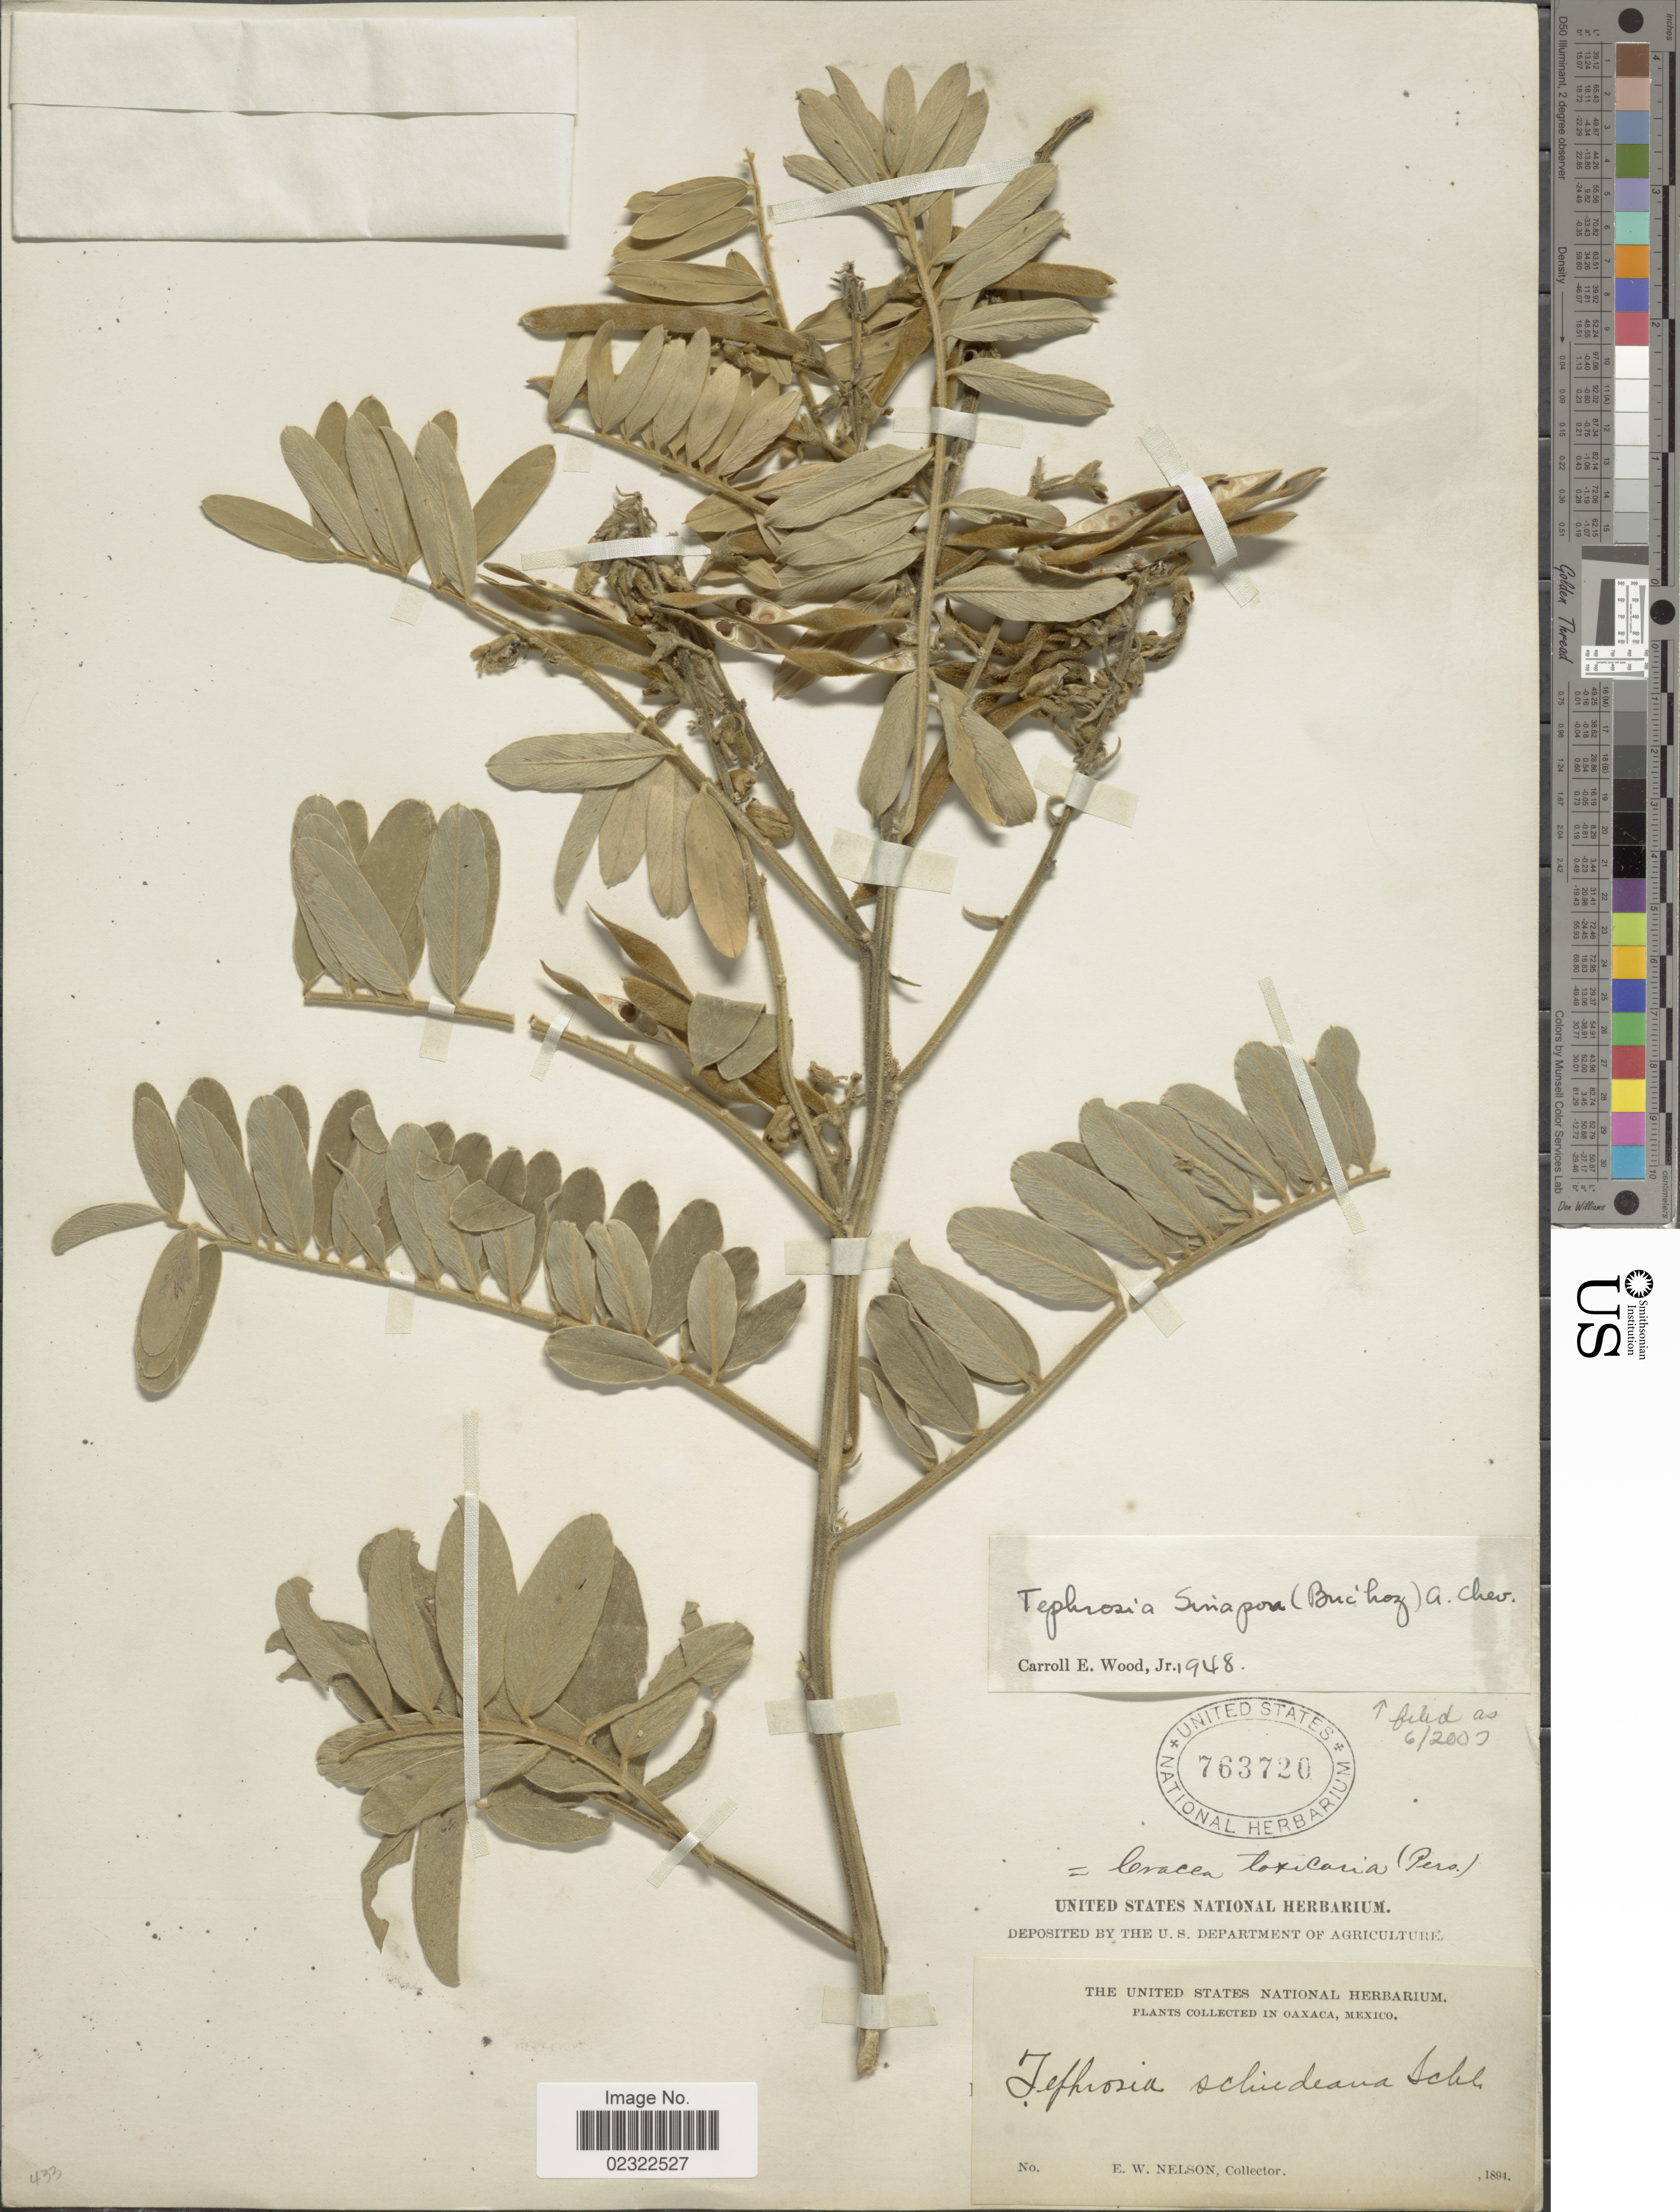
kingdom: Plantae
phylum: Tracheophyta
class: Magnoliopsida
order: Fabales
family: Fabaceae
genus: Tephrosia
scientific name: Tephrosia sinapou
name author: (Buc'hoz) A. Chev.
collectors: E. W. Nelson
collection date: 1894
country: Mexico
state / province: Oaxaca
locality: In Oaxaca, Mexico.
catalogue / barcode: US 763720